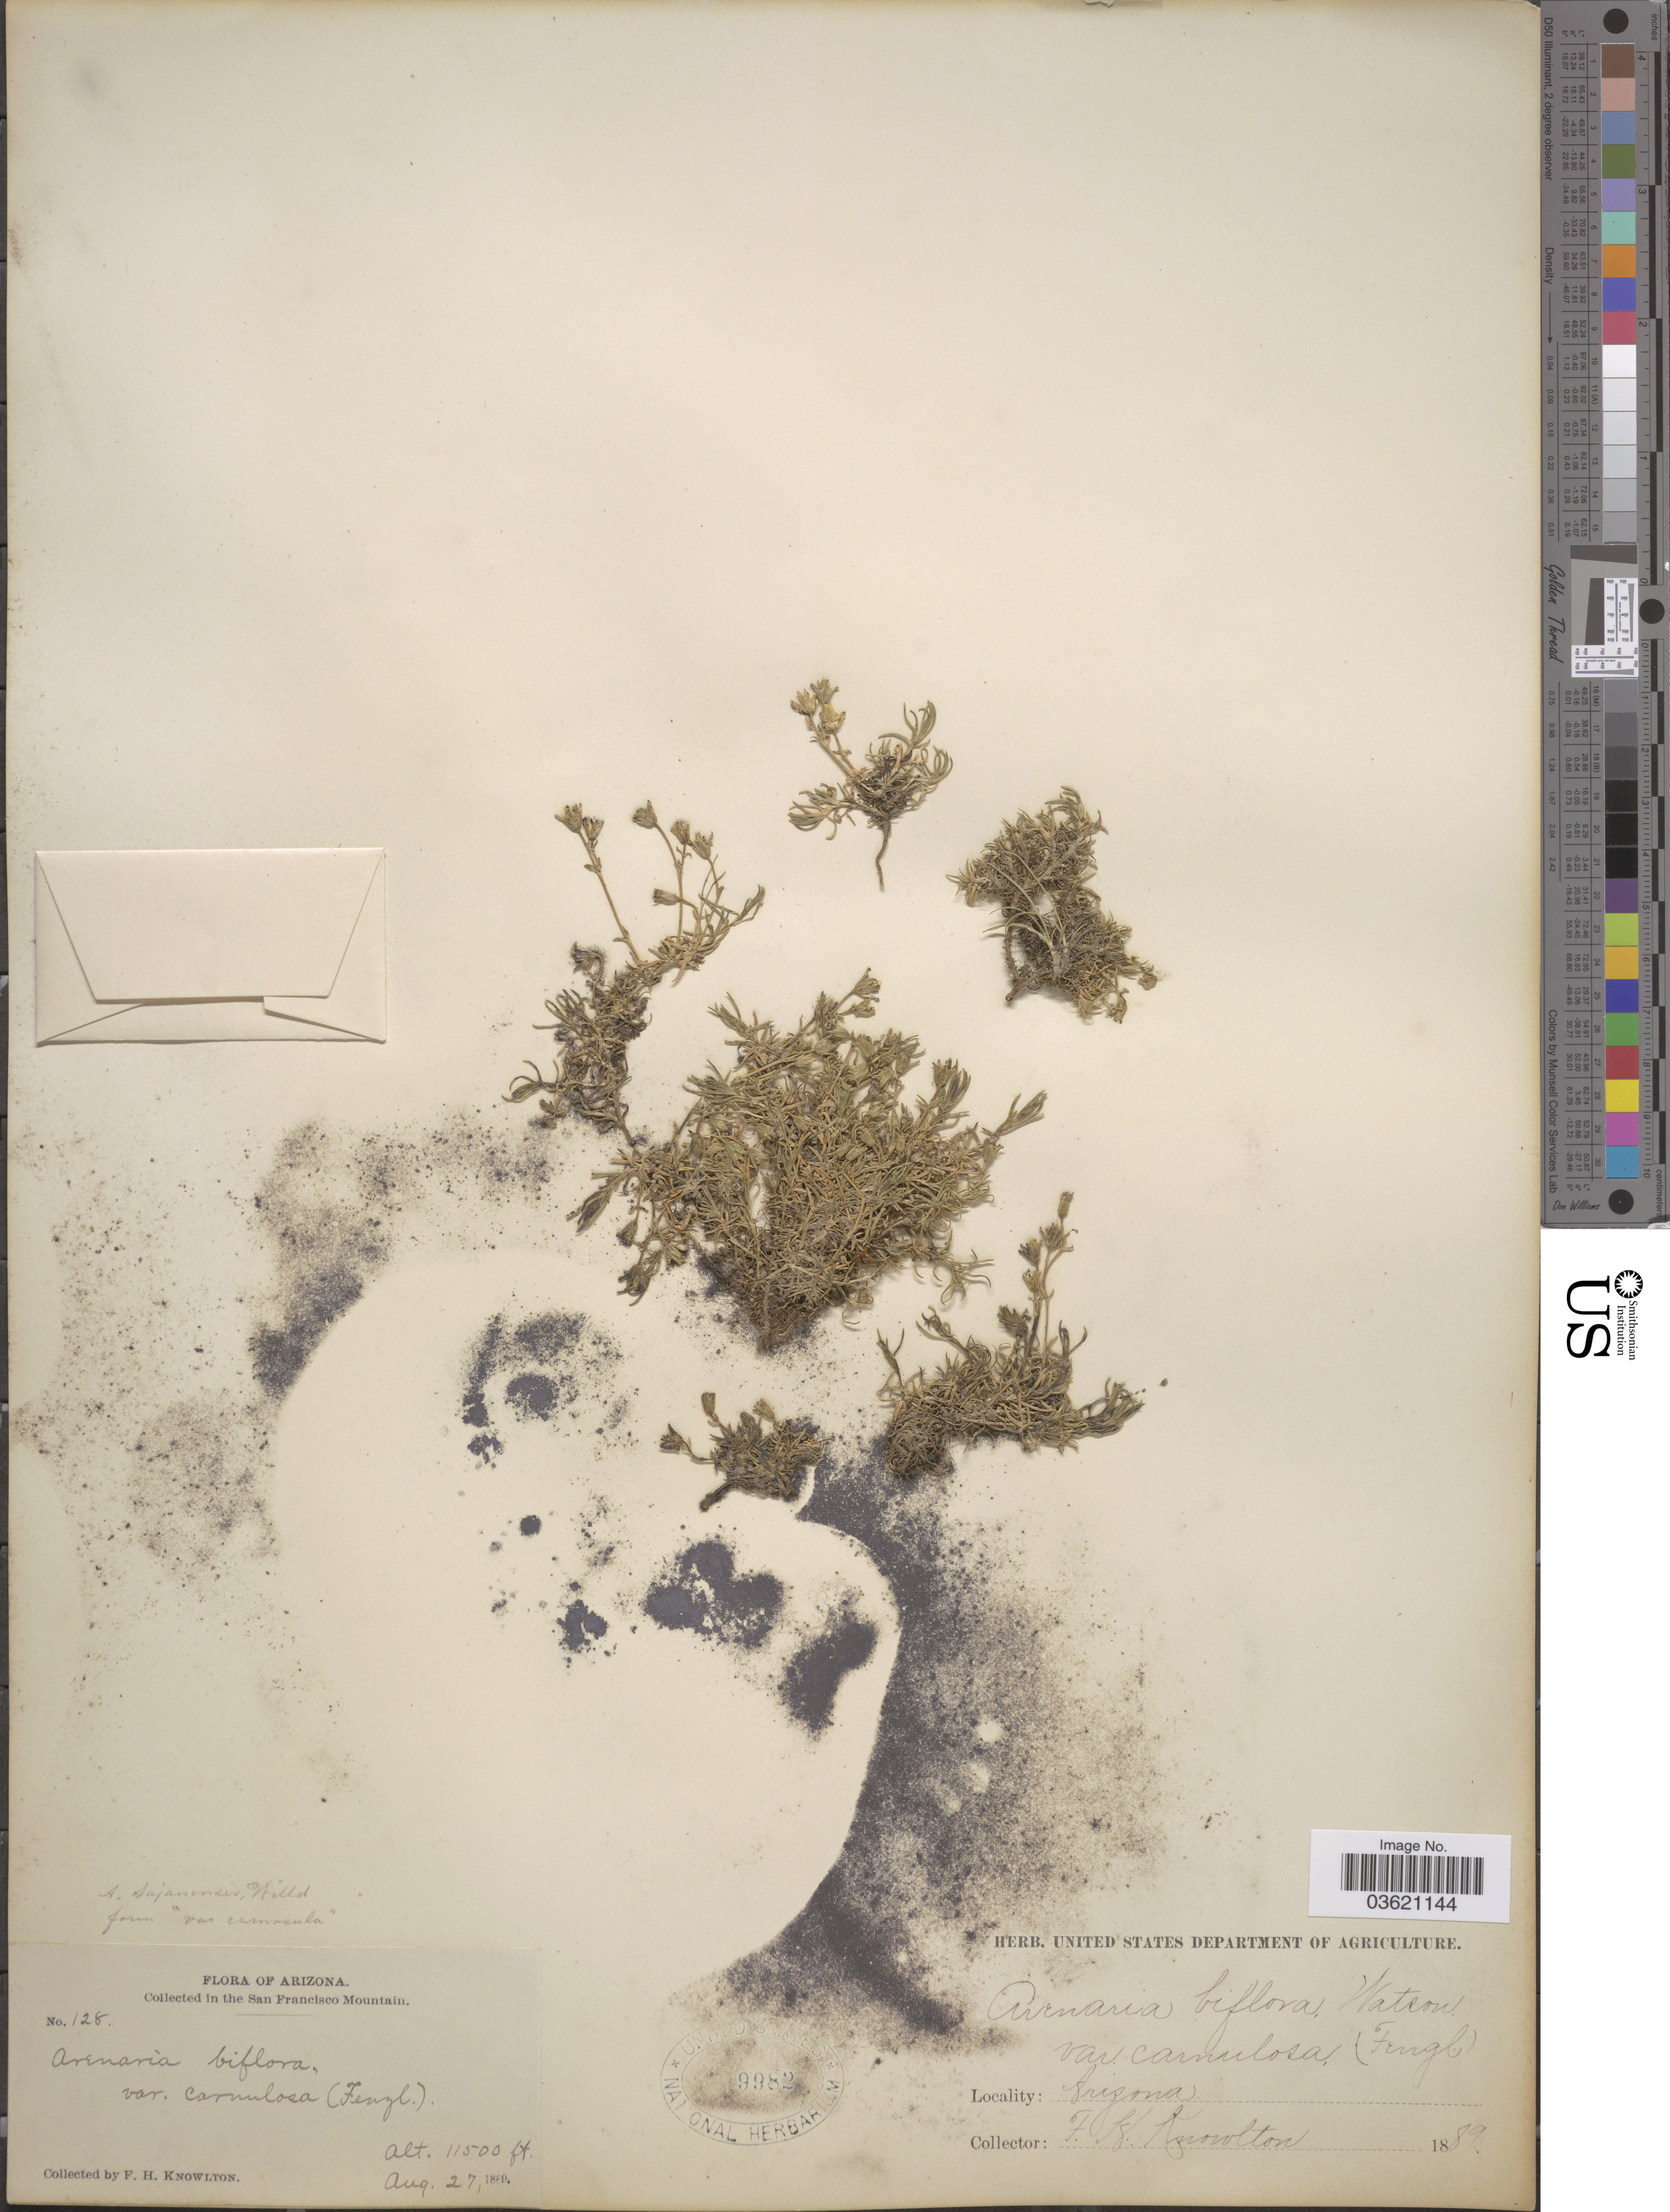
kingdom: Plantae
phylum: Tracheophyta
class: Magnoliopsida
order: Caryophyllales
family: Caryophyllaceae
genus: Cherleria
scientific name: Cherleria biflora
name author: (L.) A.J. Moore & Dillenb.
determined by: Strong, M. T., (US), Smithsonian Institution - National Museum of Natural History (UNITED STATES)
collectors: F. H. Knowlton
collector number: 128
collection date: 1889-08-27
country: United States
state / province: Arizona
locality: In the San Francisco Mountain.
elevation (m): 3505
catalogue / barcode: US 9982